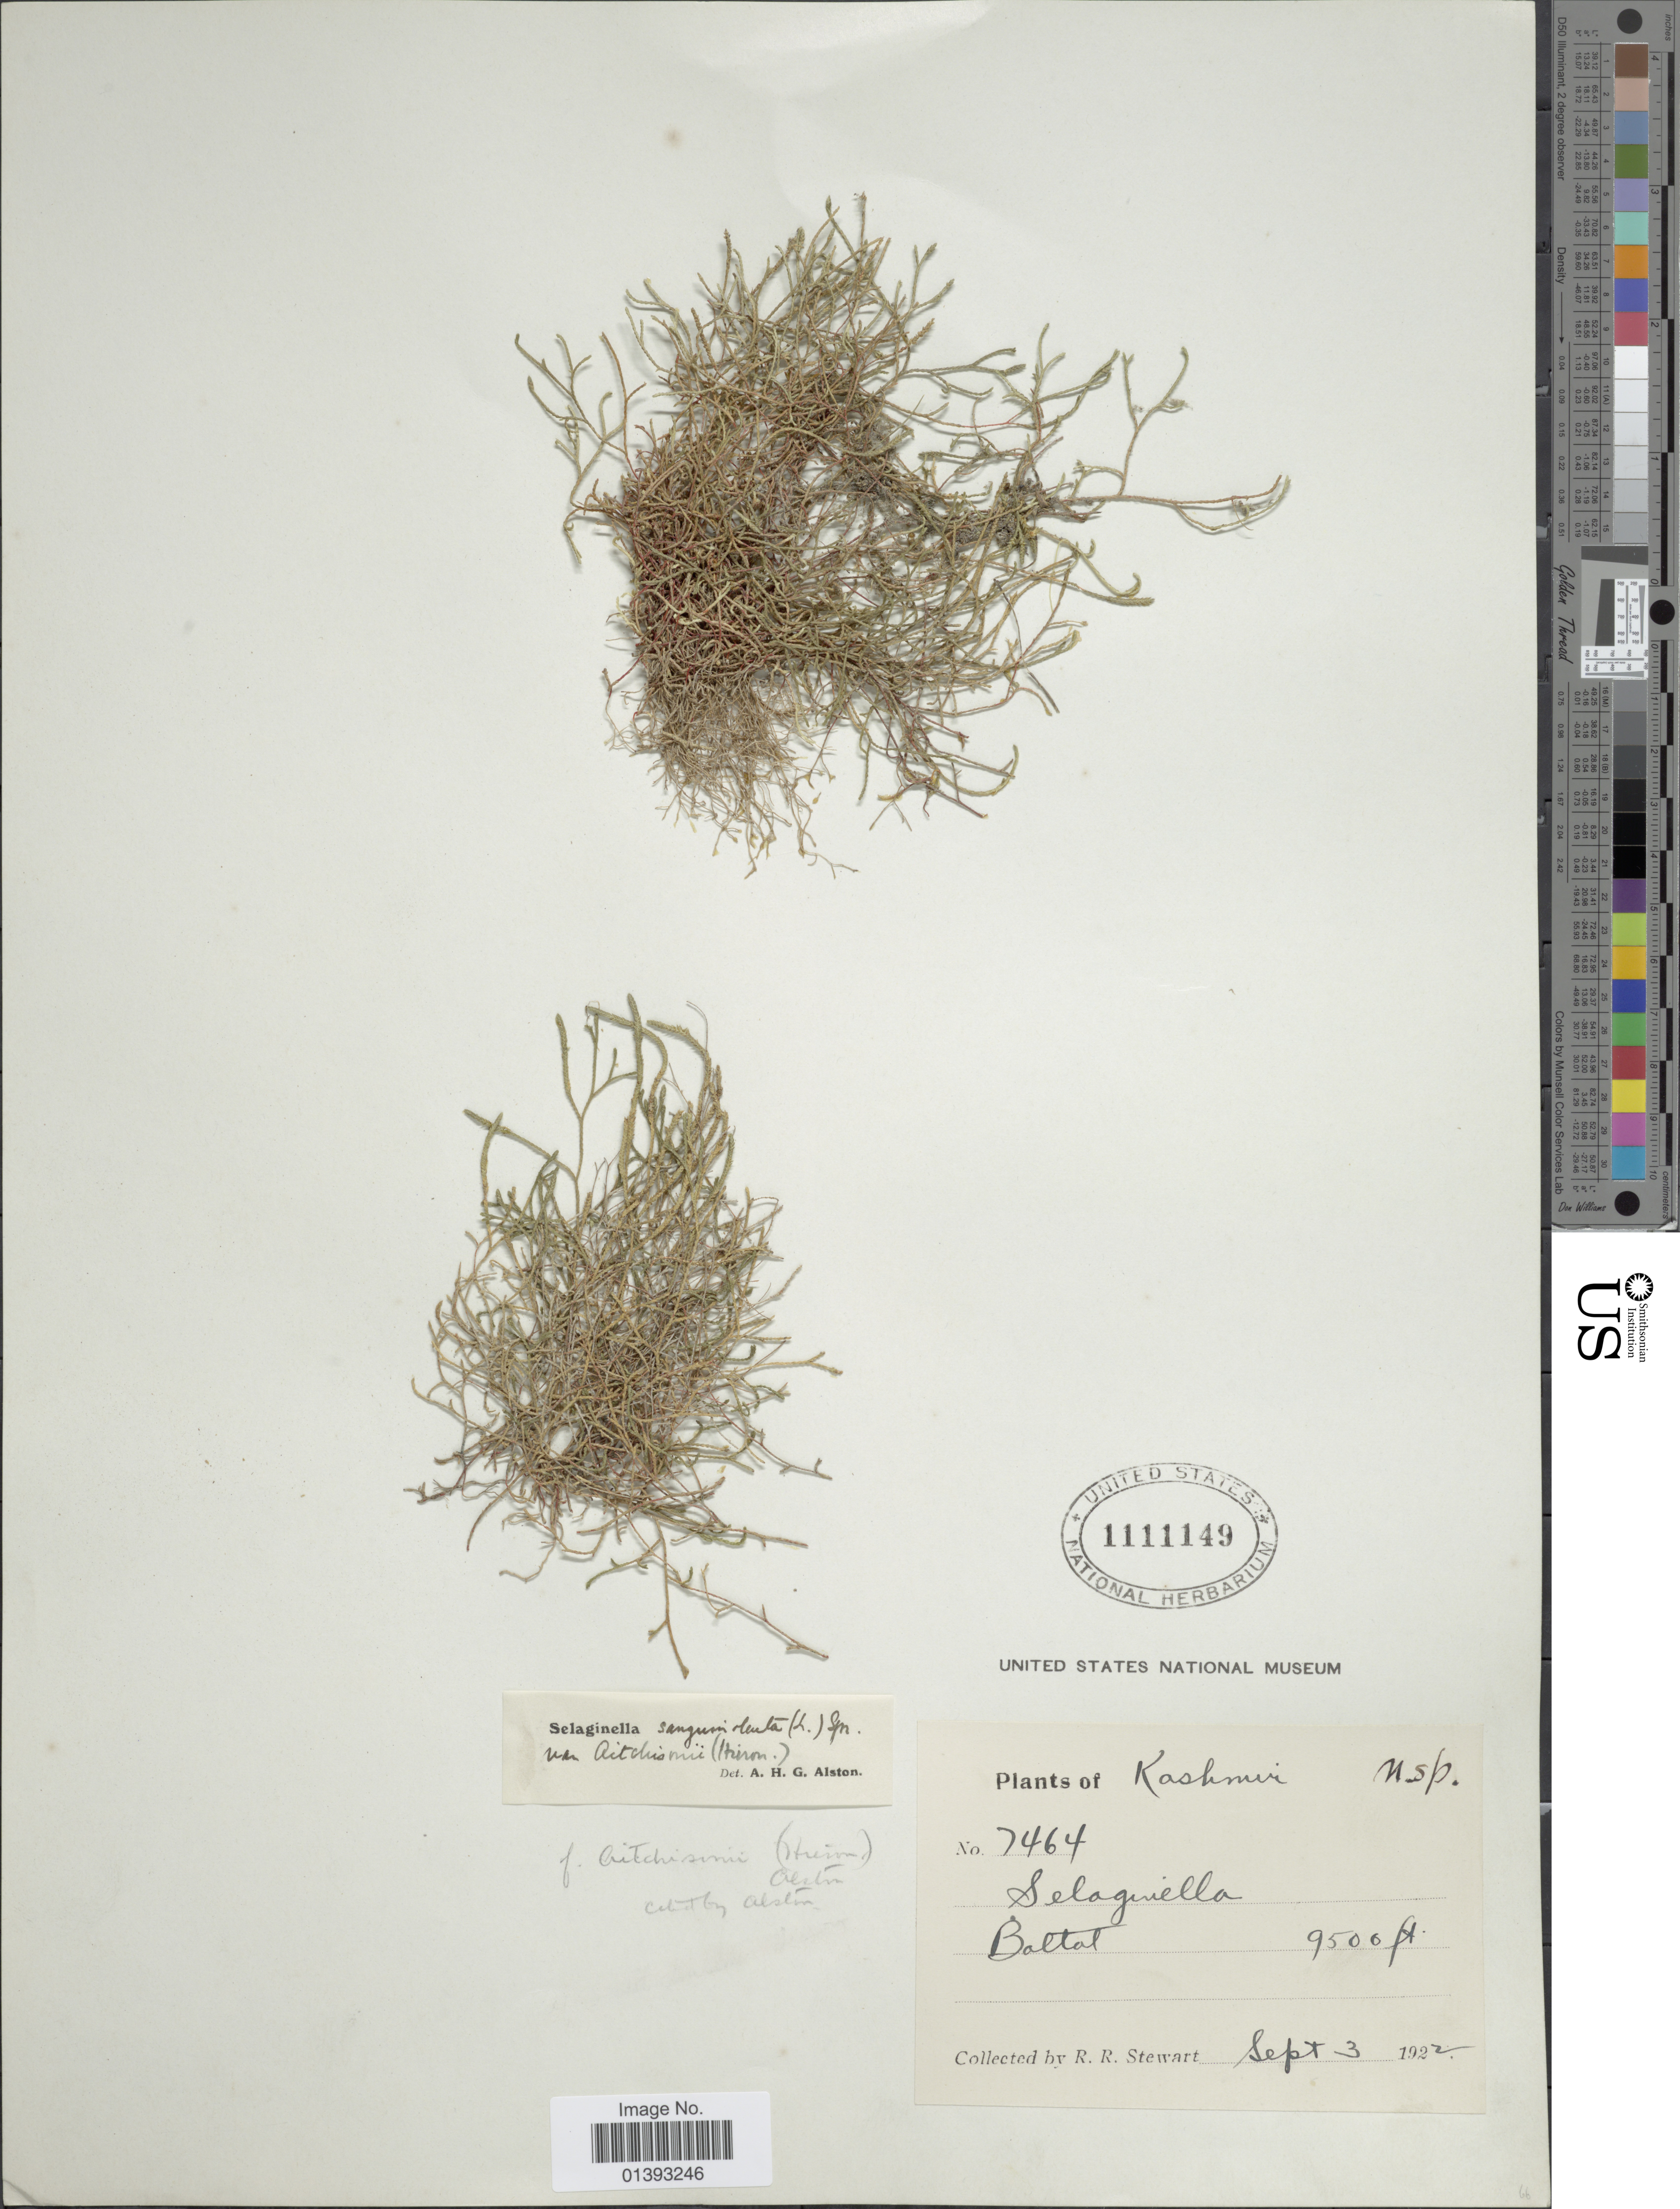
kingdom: Plantae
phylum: Tracheophyta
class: Lycopodiopsida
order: Selaginellales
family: Selaginellaceae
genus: Selaginella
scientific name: Selaginella sanguinolenta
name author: (L.) Spring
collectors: R. R. Stewart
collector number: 7464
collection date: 1922-09-03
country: India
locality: Kashmir, Baltal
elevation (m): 2896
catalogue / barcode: US 1111149